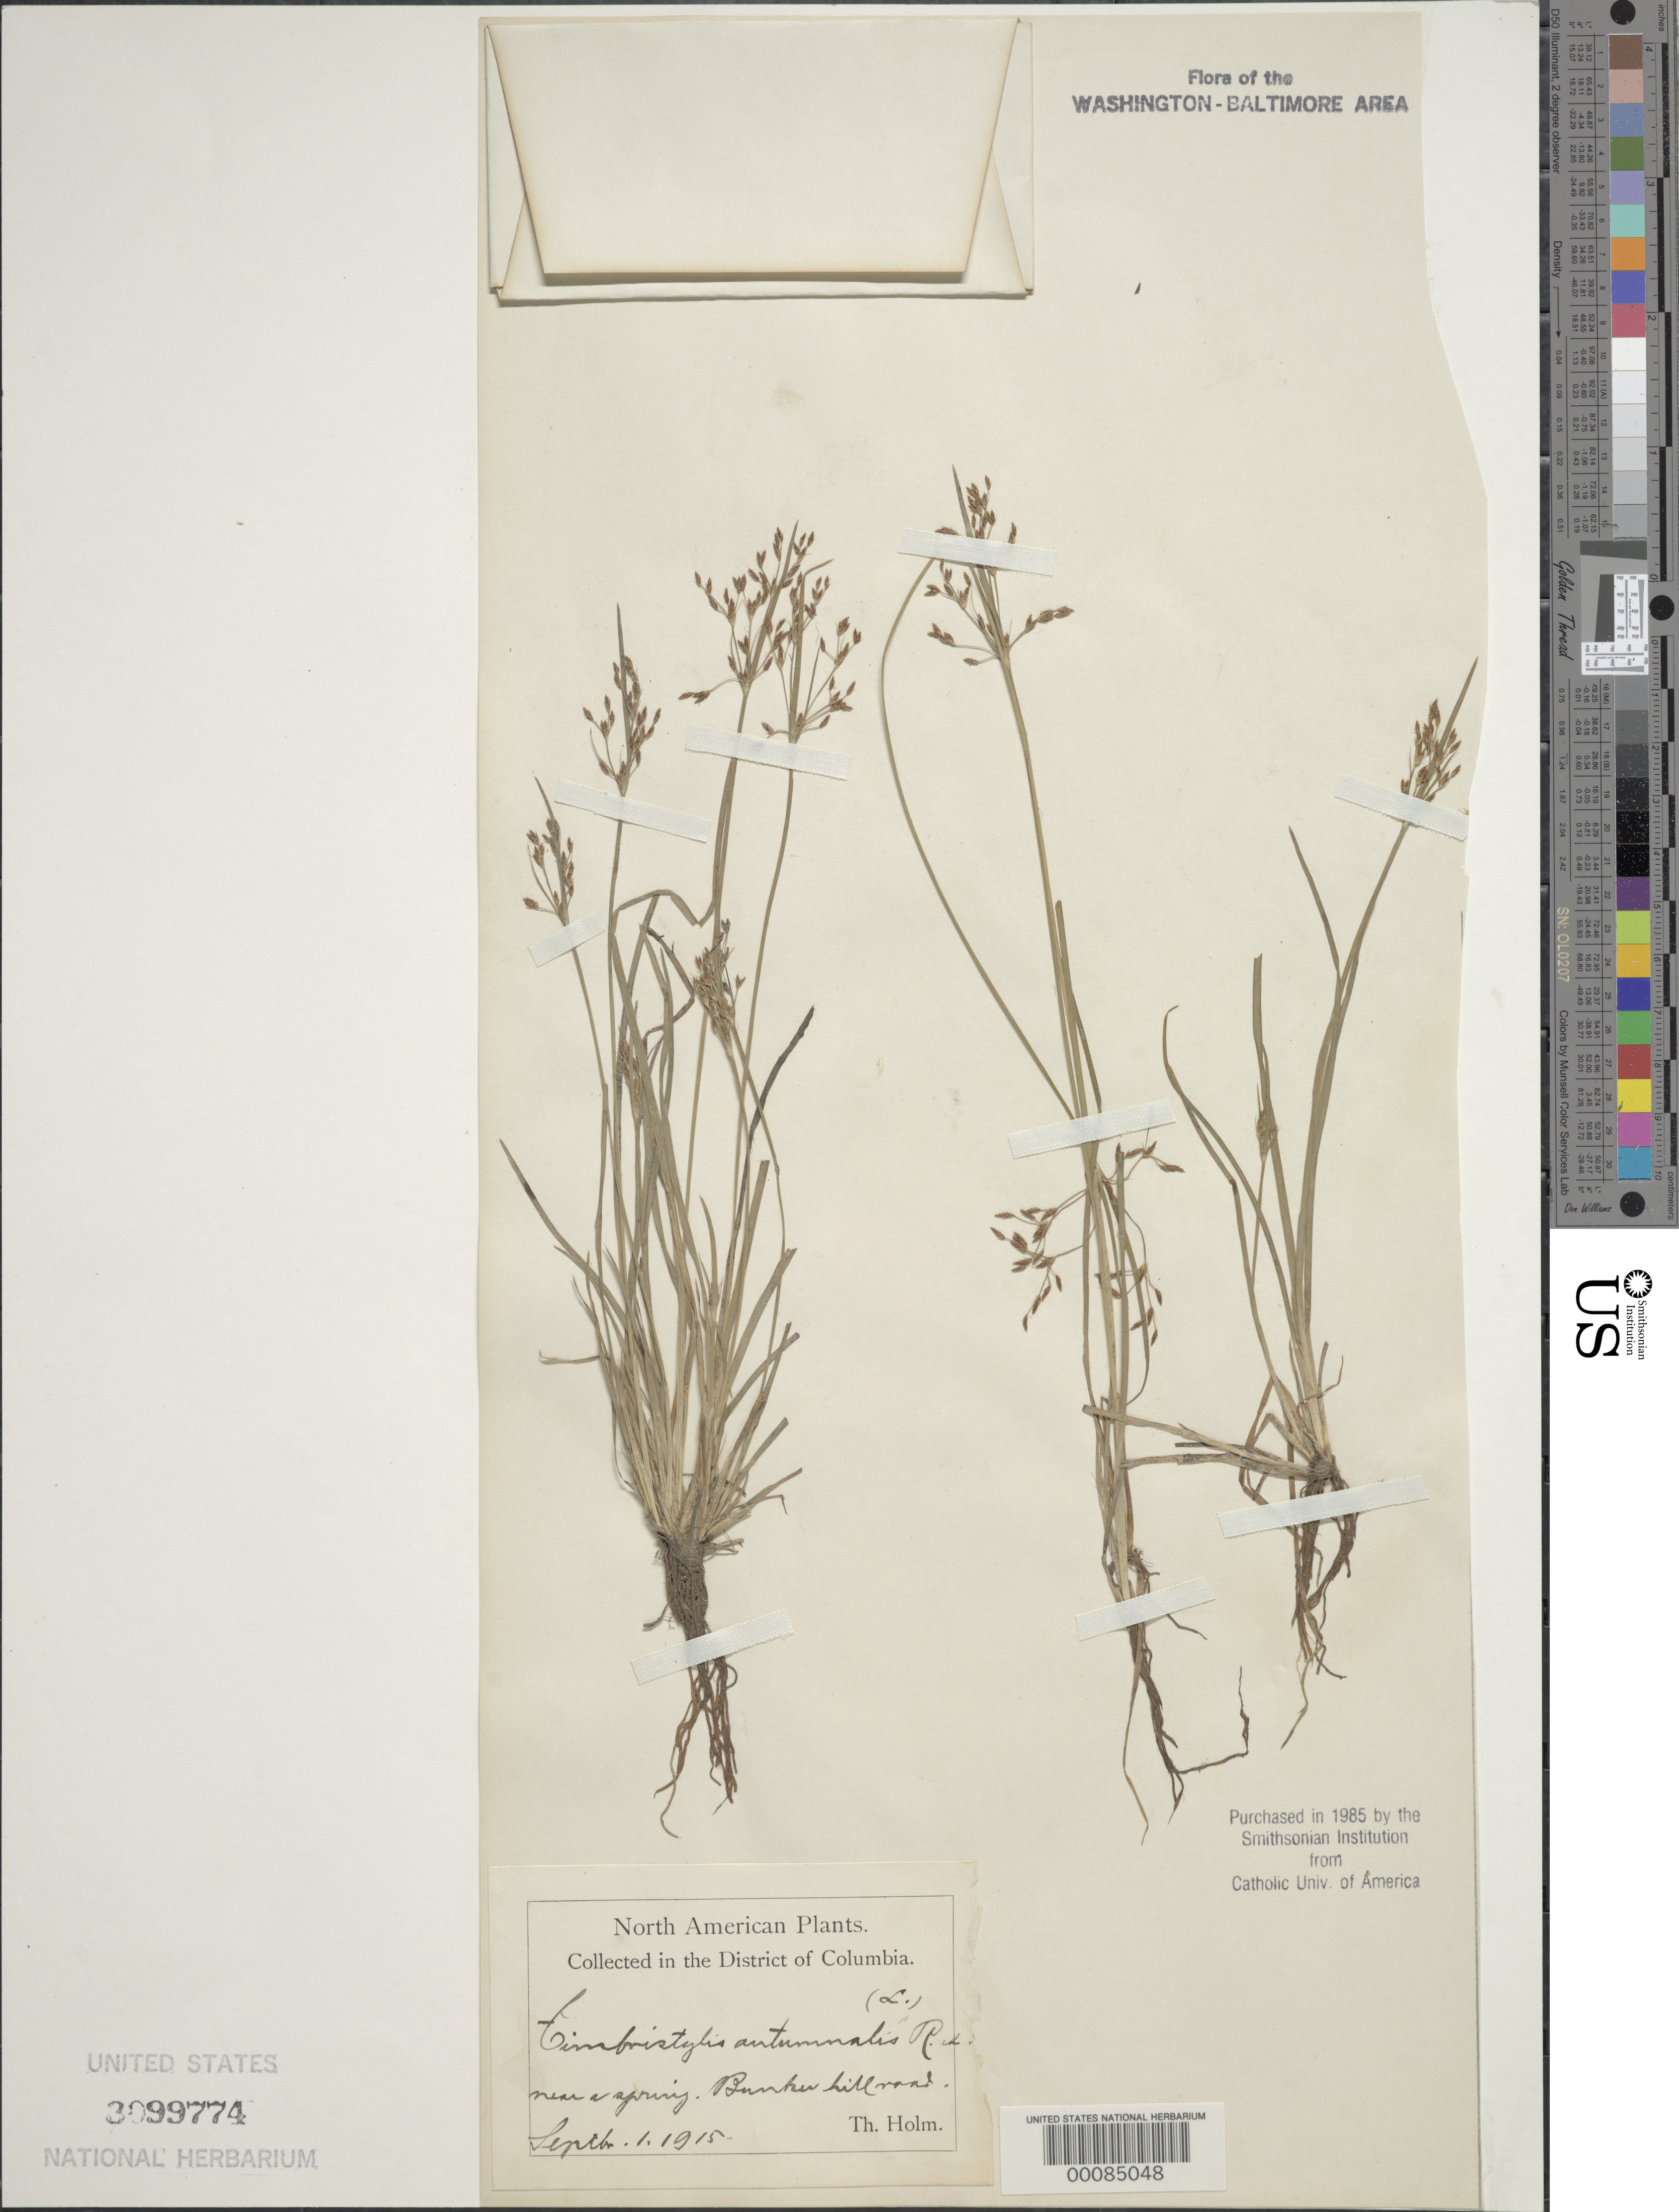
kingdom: Plantae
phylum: Tracheophyta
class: Liliopsida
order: Poales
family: Cyperaceae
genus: Fimbristylis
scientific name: Fimbristylis autumnalis (L.) Roem. & Schult.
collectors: T. Holm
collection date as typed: -1 Sep 1915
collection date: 1915-09-01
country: United States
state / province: District of Columbia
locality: Bunker Hill Road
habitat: Near spring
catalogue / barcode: US 3099774